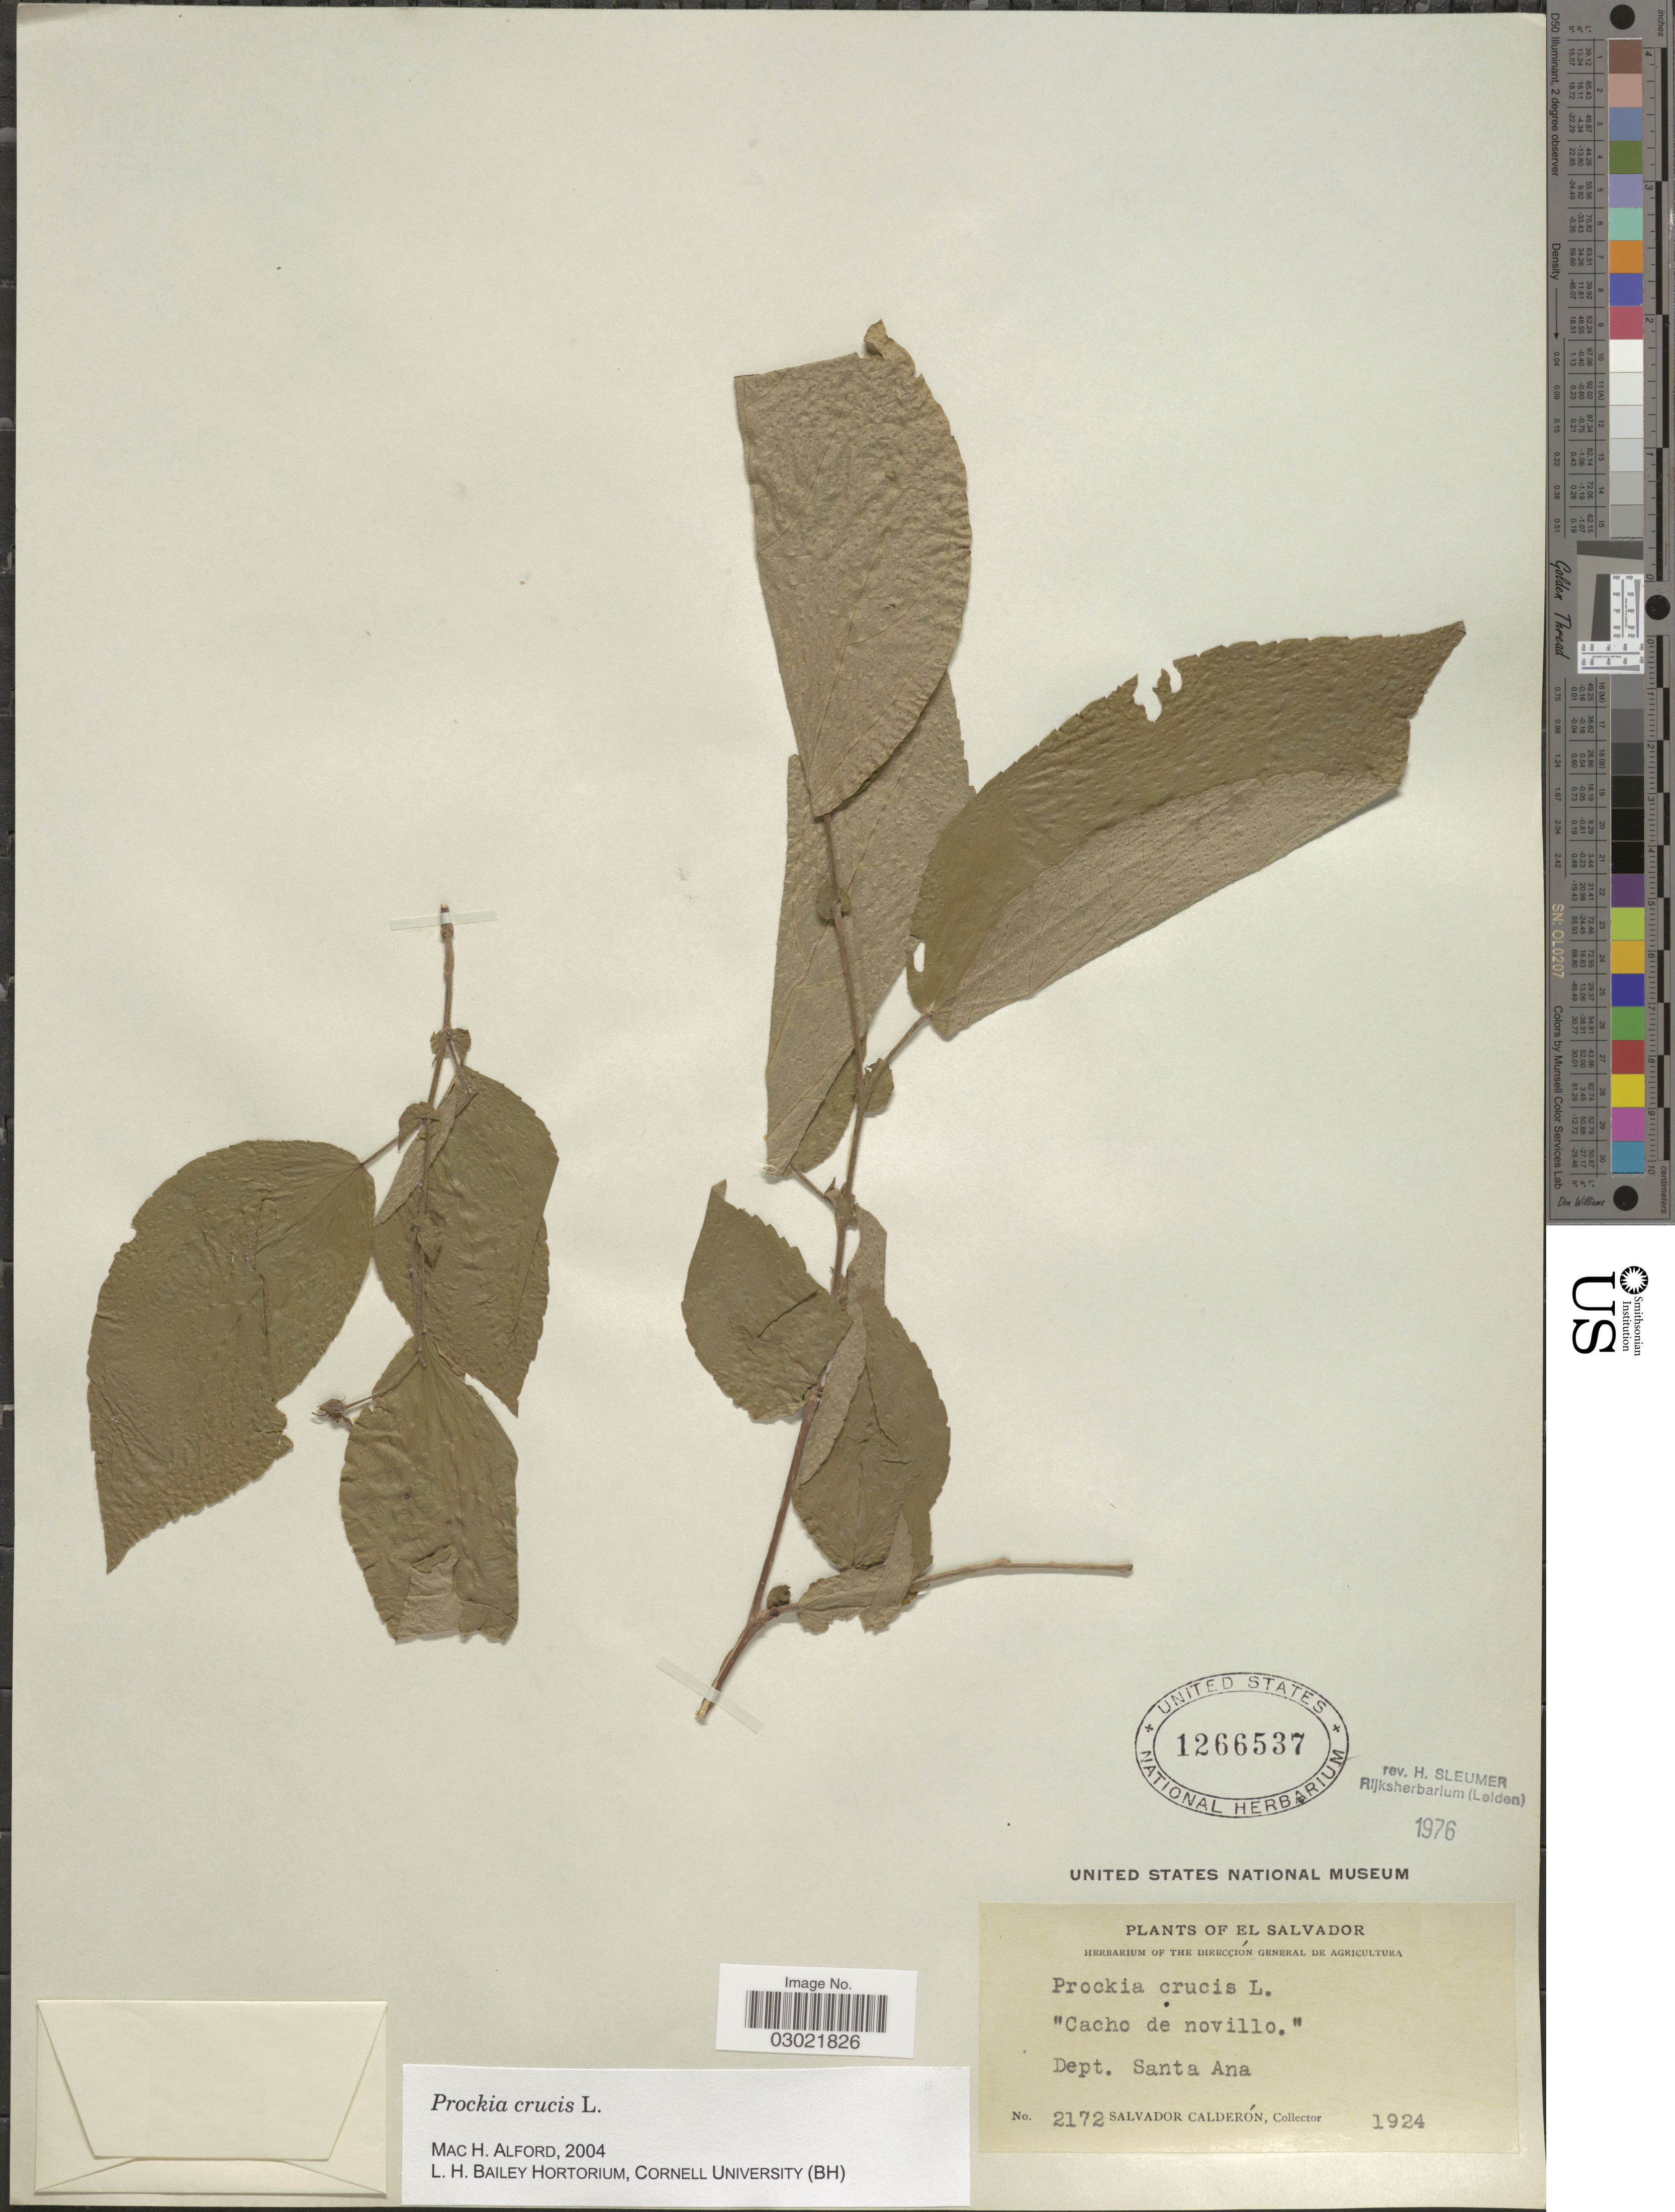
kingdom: Plantae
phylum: Tracheophyta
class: Magnoliopsida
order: Malpighiales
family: Salicaceae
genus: Prockia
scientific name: Prockia crucis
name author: P. Browne ex L.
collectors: S. Calderón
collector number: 2172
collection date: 1924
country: El Salvador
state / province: Santa Ana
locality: Dept. Santa Ana.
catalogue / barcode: US 1266537